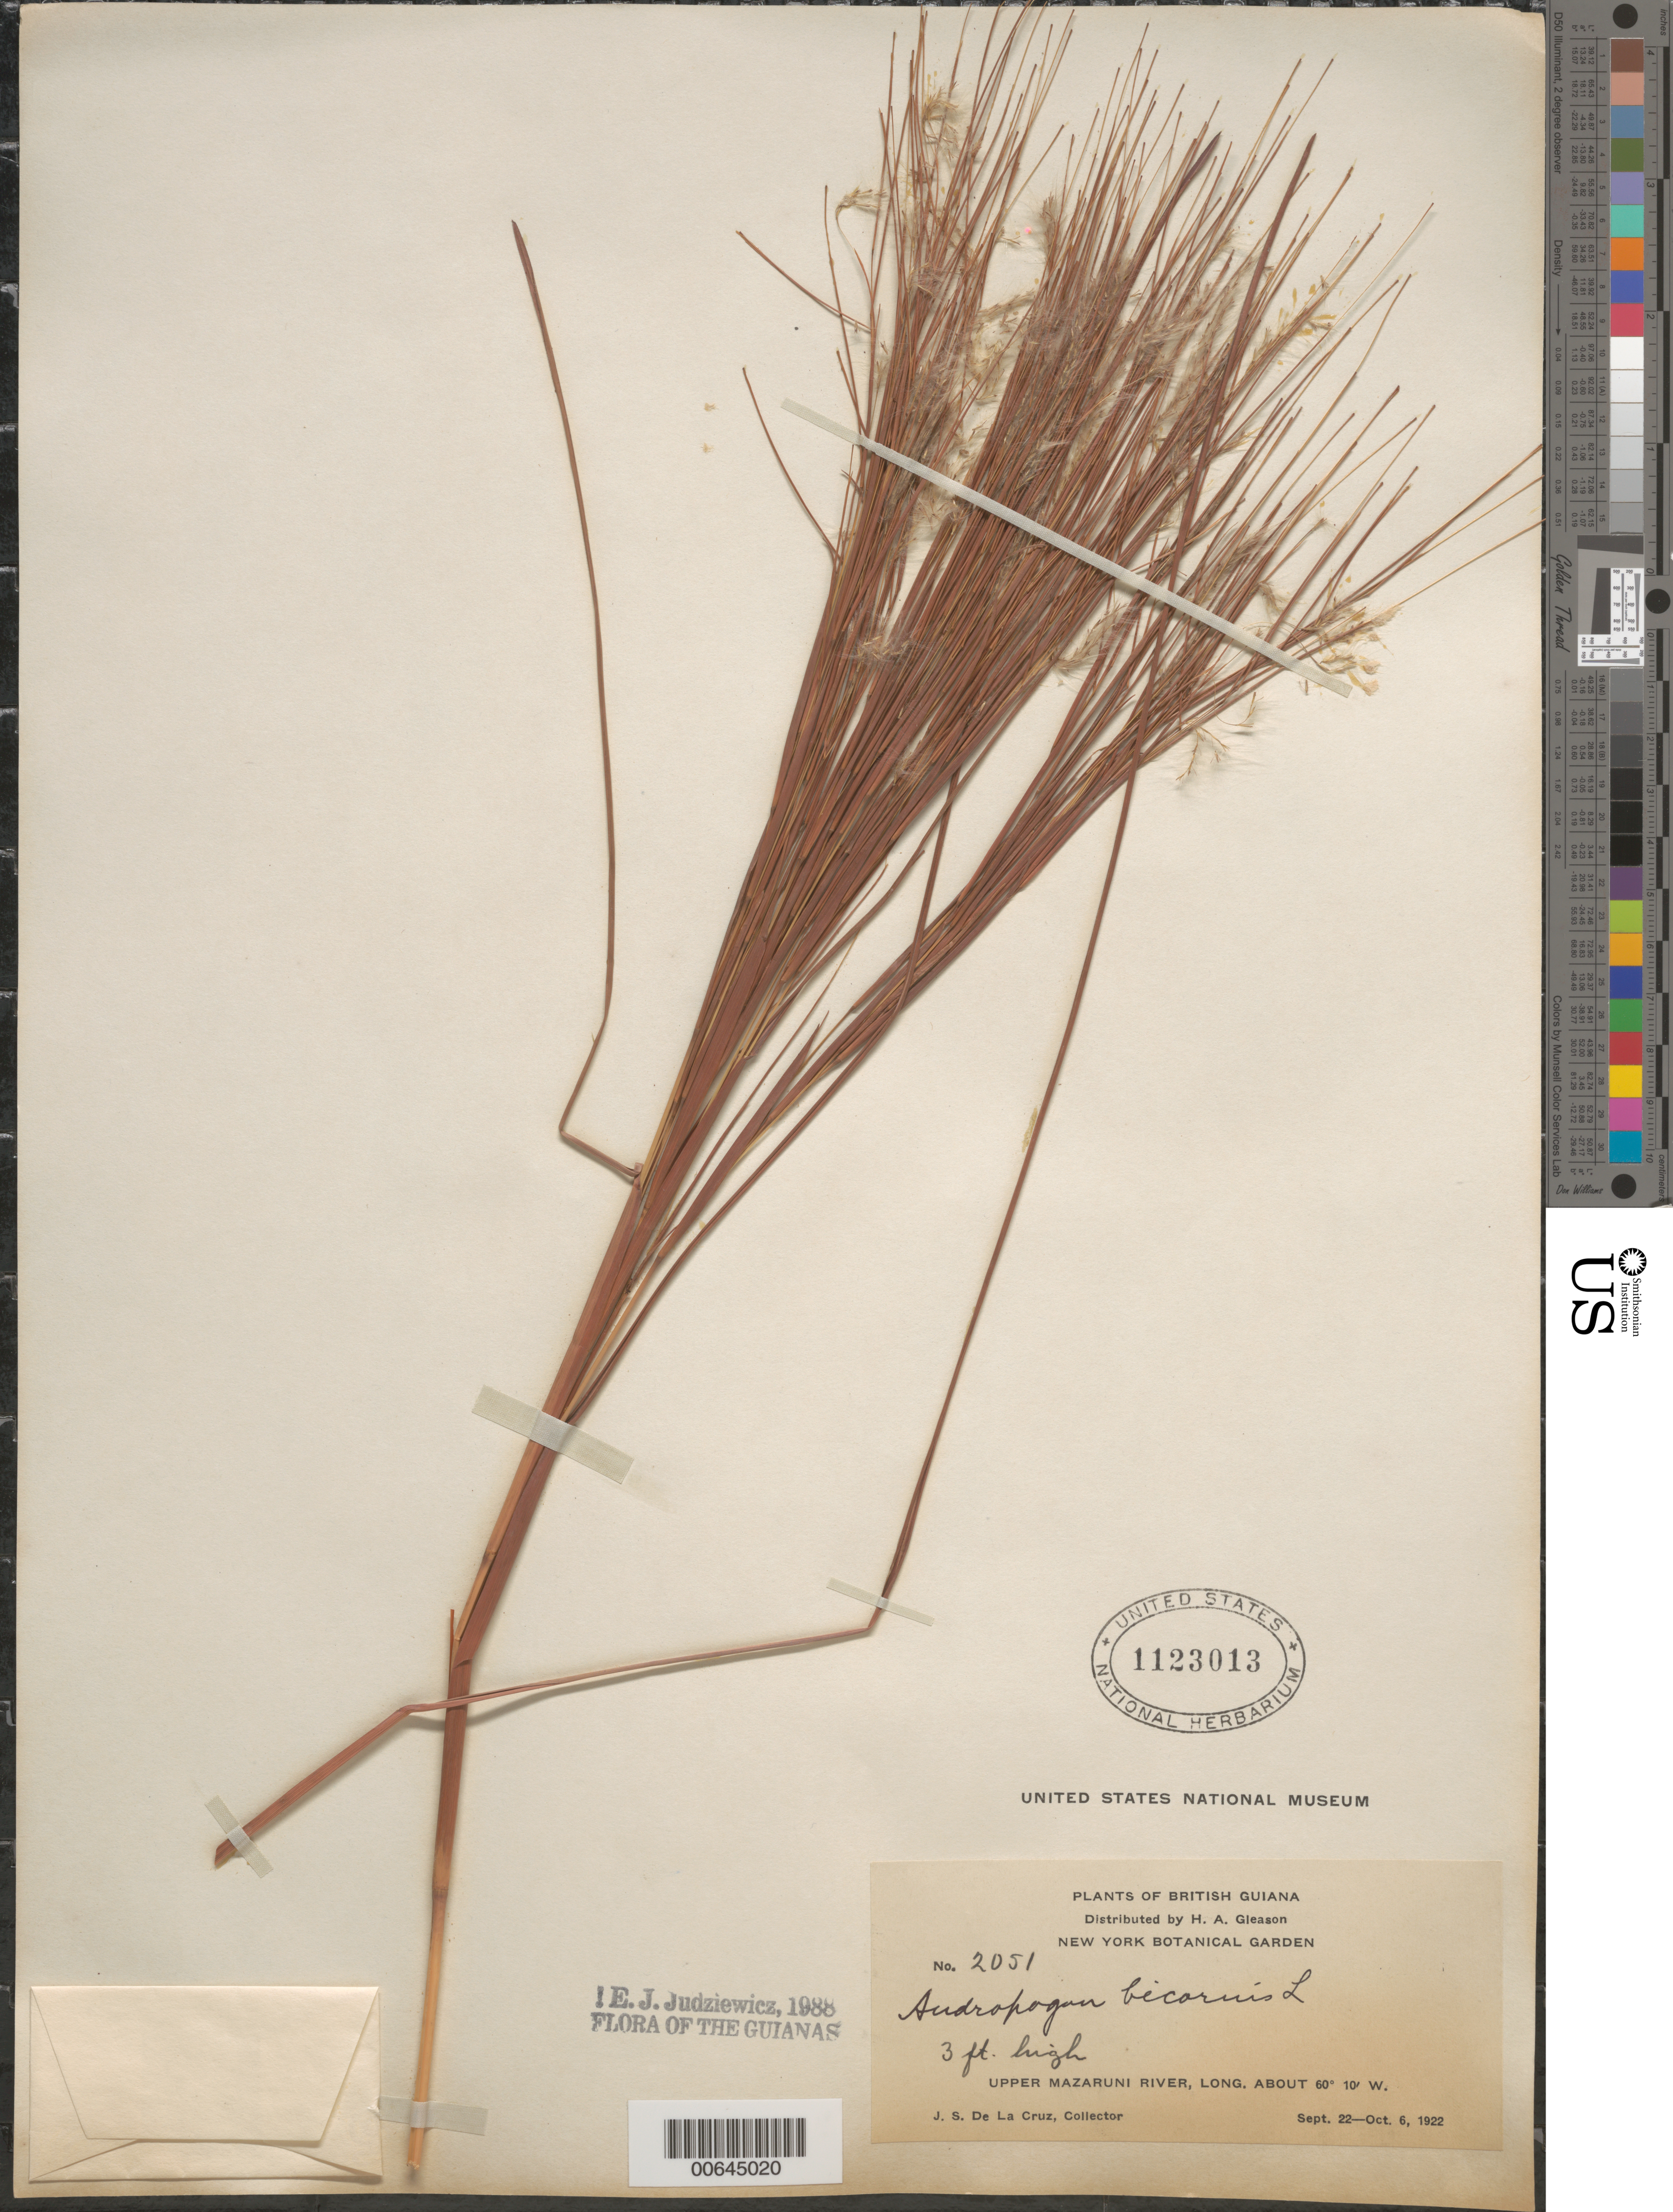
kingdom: Plantae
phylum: Tracheophyta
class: Liliopsida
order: Poales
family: Poaceae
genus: Andropogon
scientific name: Andropogon bicornis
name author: L.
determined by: Judziewicz, E. J.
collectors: J. S. de la Cruz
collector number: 2051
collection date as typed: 22-Sep-22 to 6-Oct-22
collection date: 1922-09-22/1922-10-06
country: Guyana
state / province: Cuyuni-Mazaruni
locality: Upper Mazaruni R.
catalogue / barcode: US 1123013